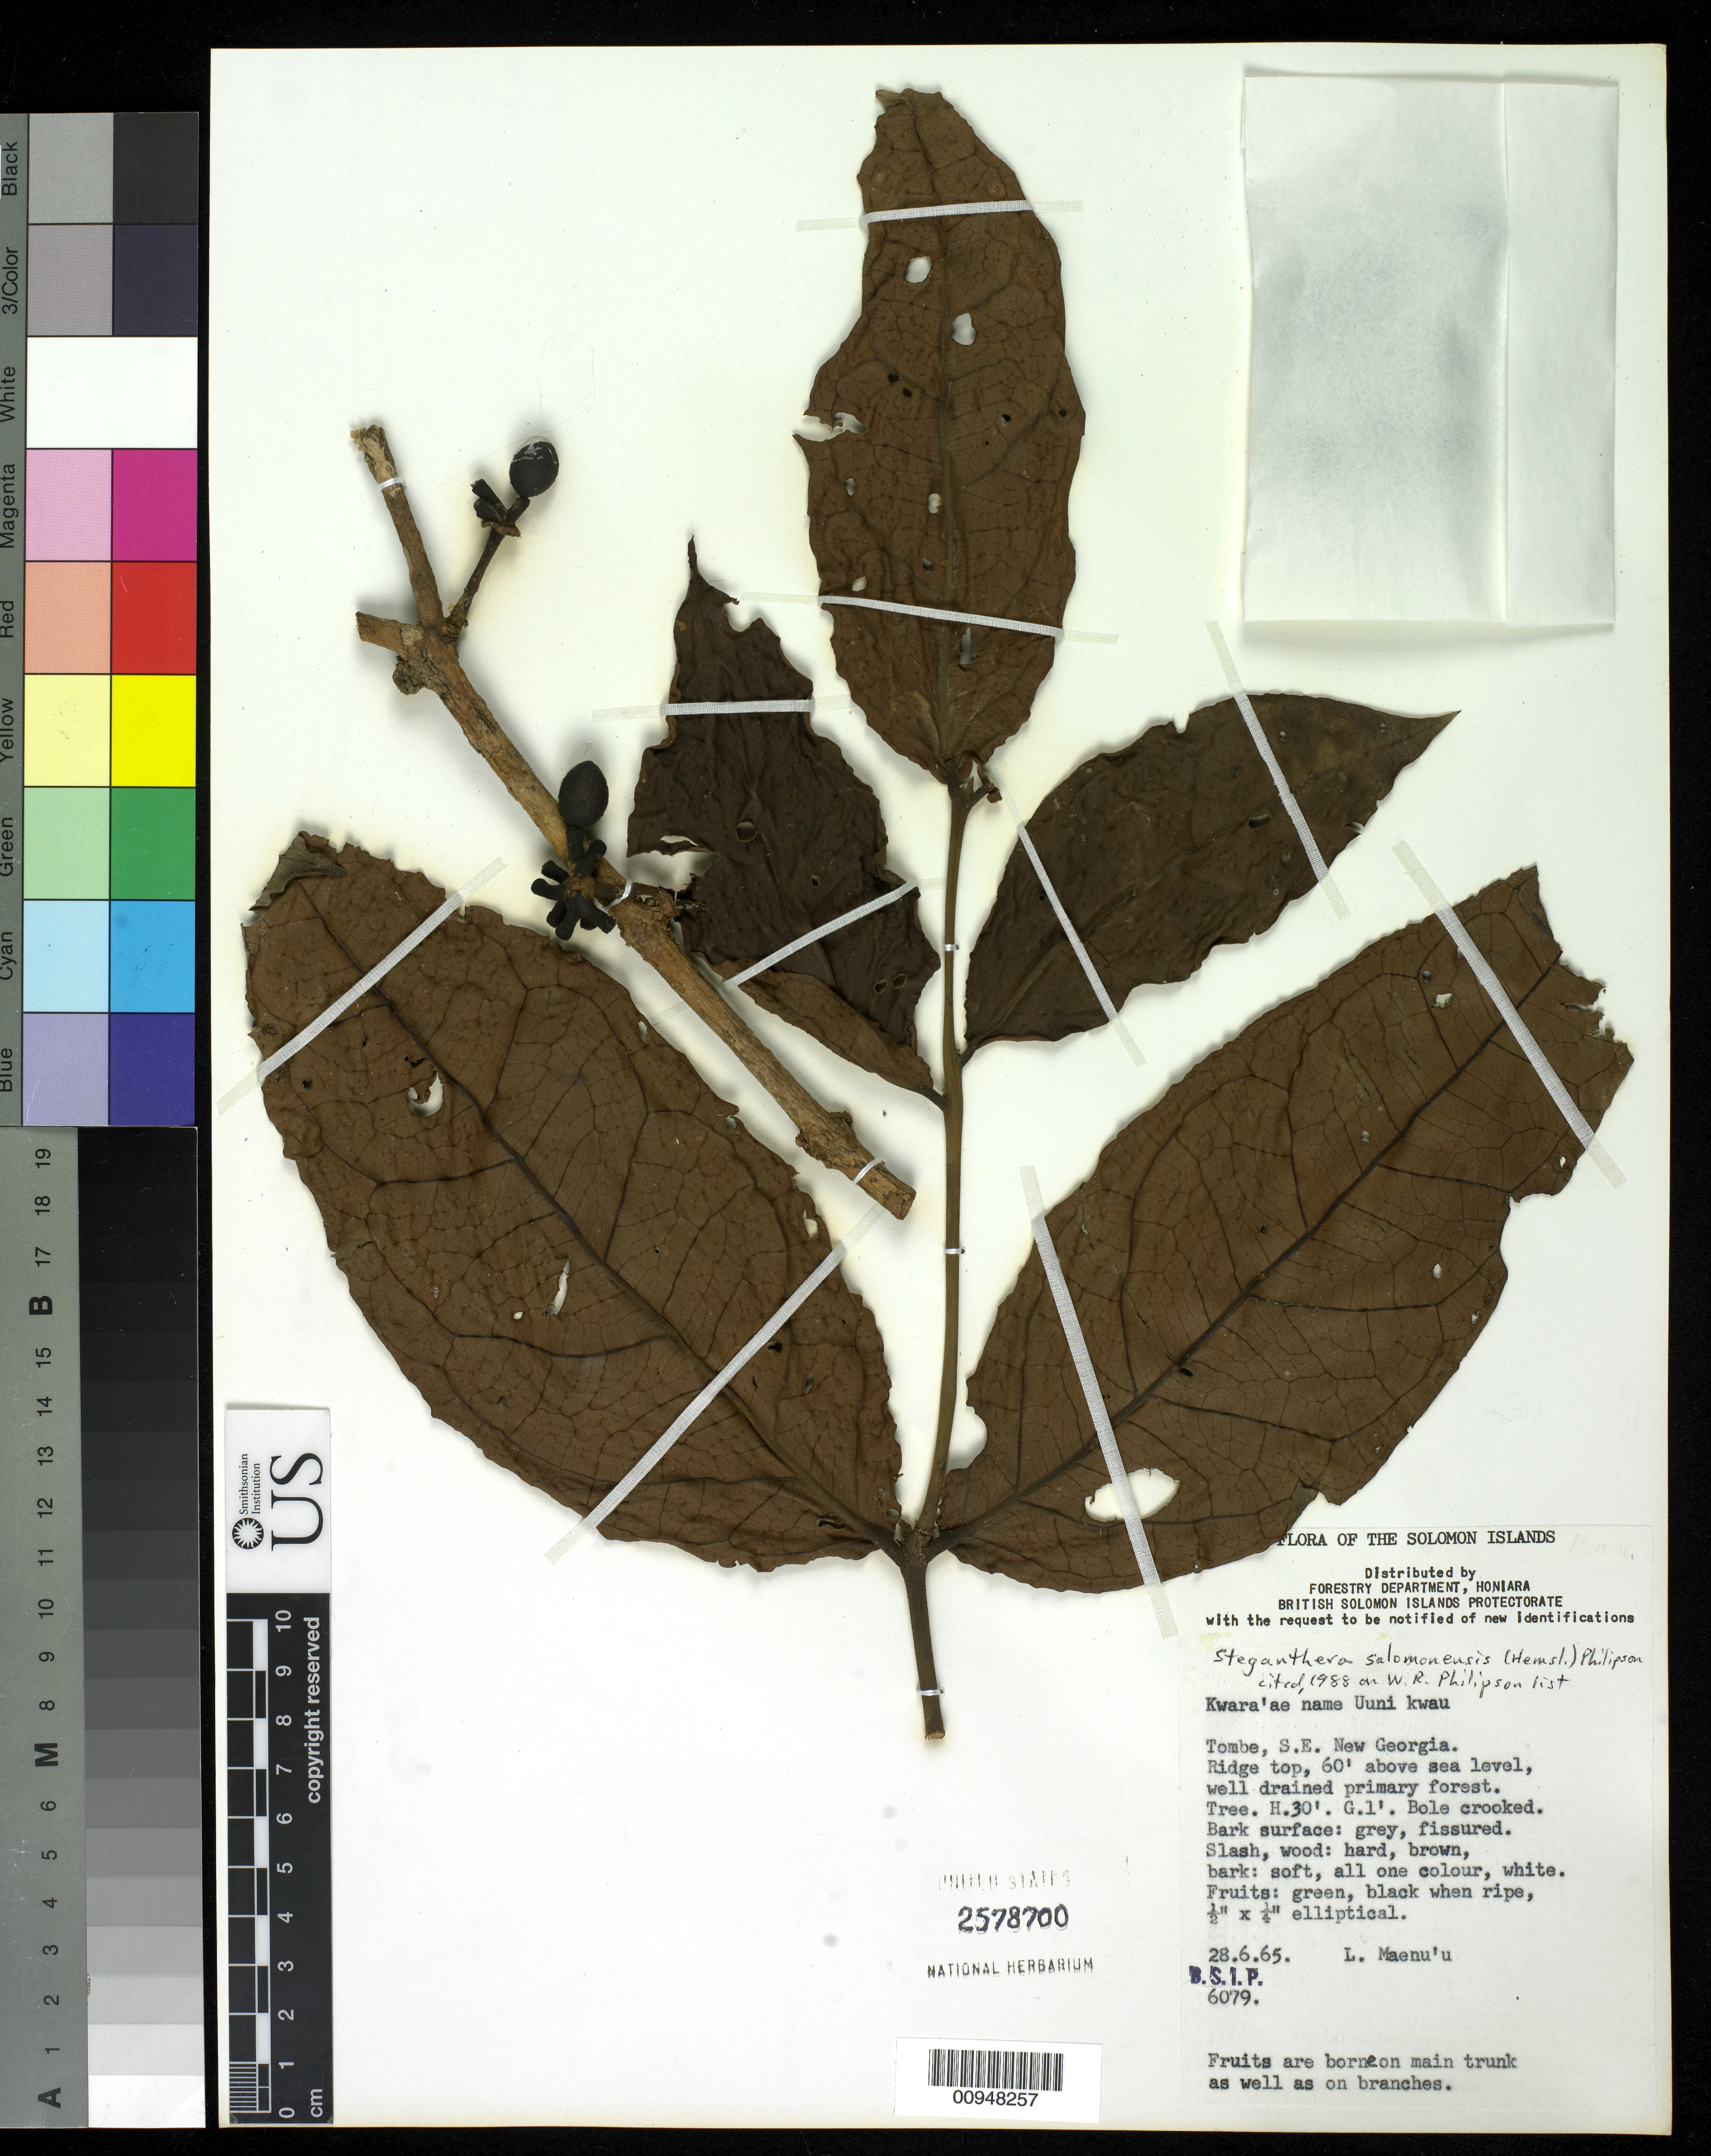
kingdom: Plantae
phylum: Tracheophyta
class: Magnoliopsida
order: Laurales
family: Monimiaceae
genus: Steganthera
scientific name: Steganthera salomonensis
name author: (Hemsl.) Philipson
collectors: L. Maenu'u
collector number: BSIP 6079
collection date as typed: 28 Jun 1965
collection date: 1965-06-28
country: Solomon Islands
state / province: Western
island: New Georgia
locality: Tombe, SE New Georgia.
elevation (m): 18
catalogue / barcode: US 2578700